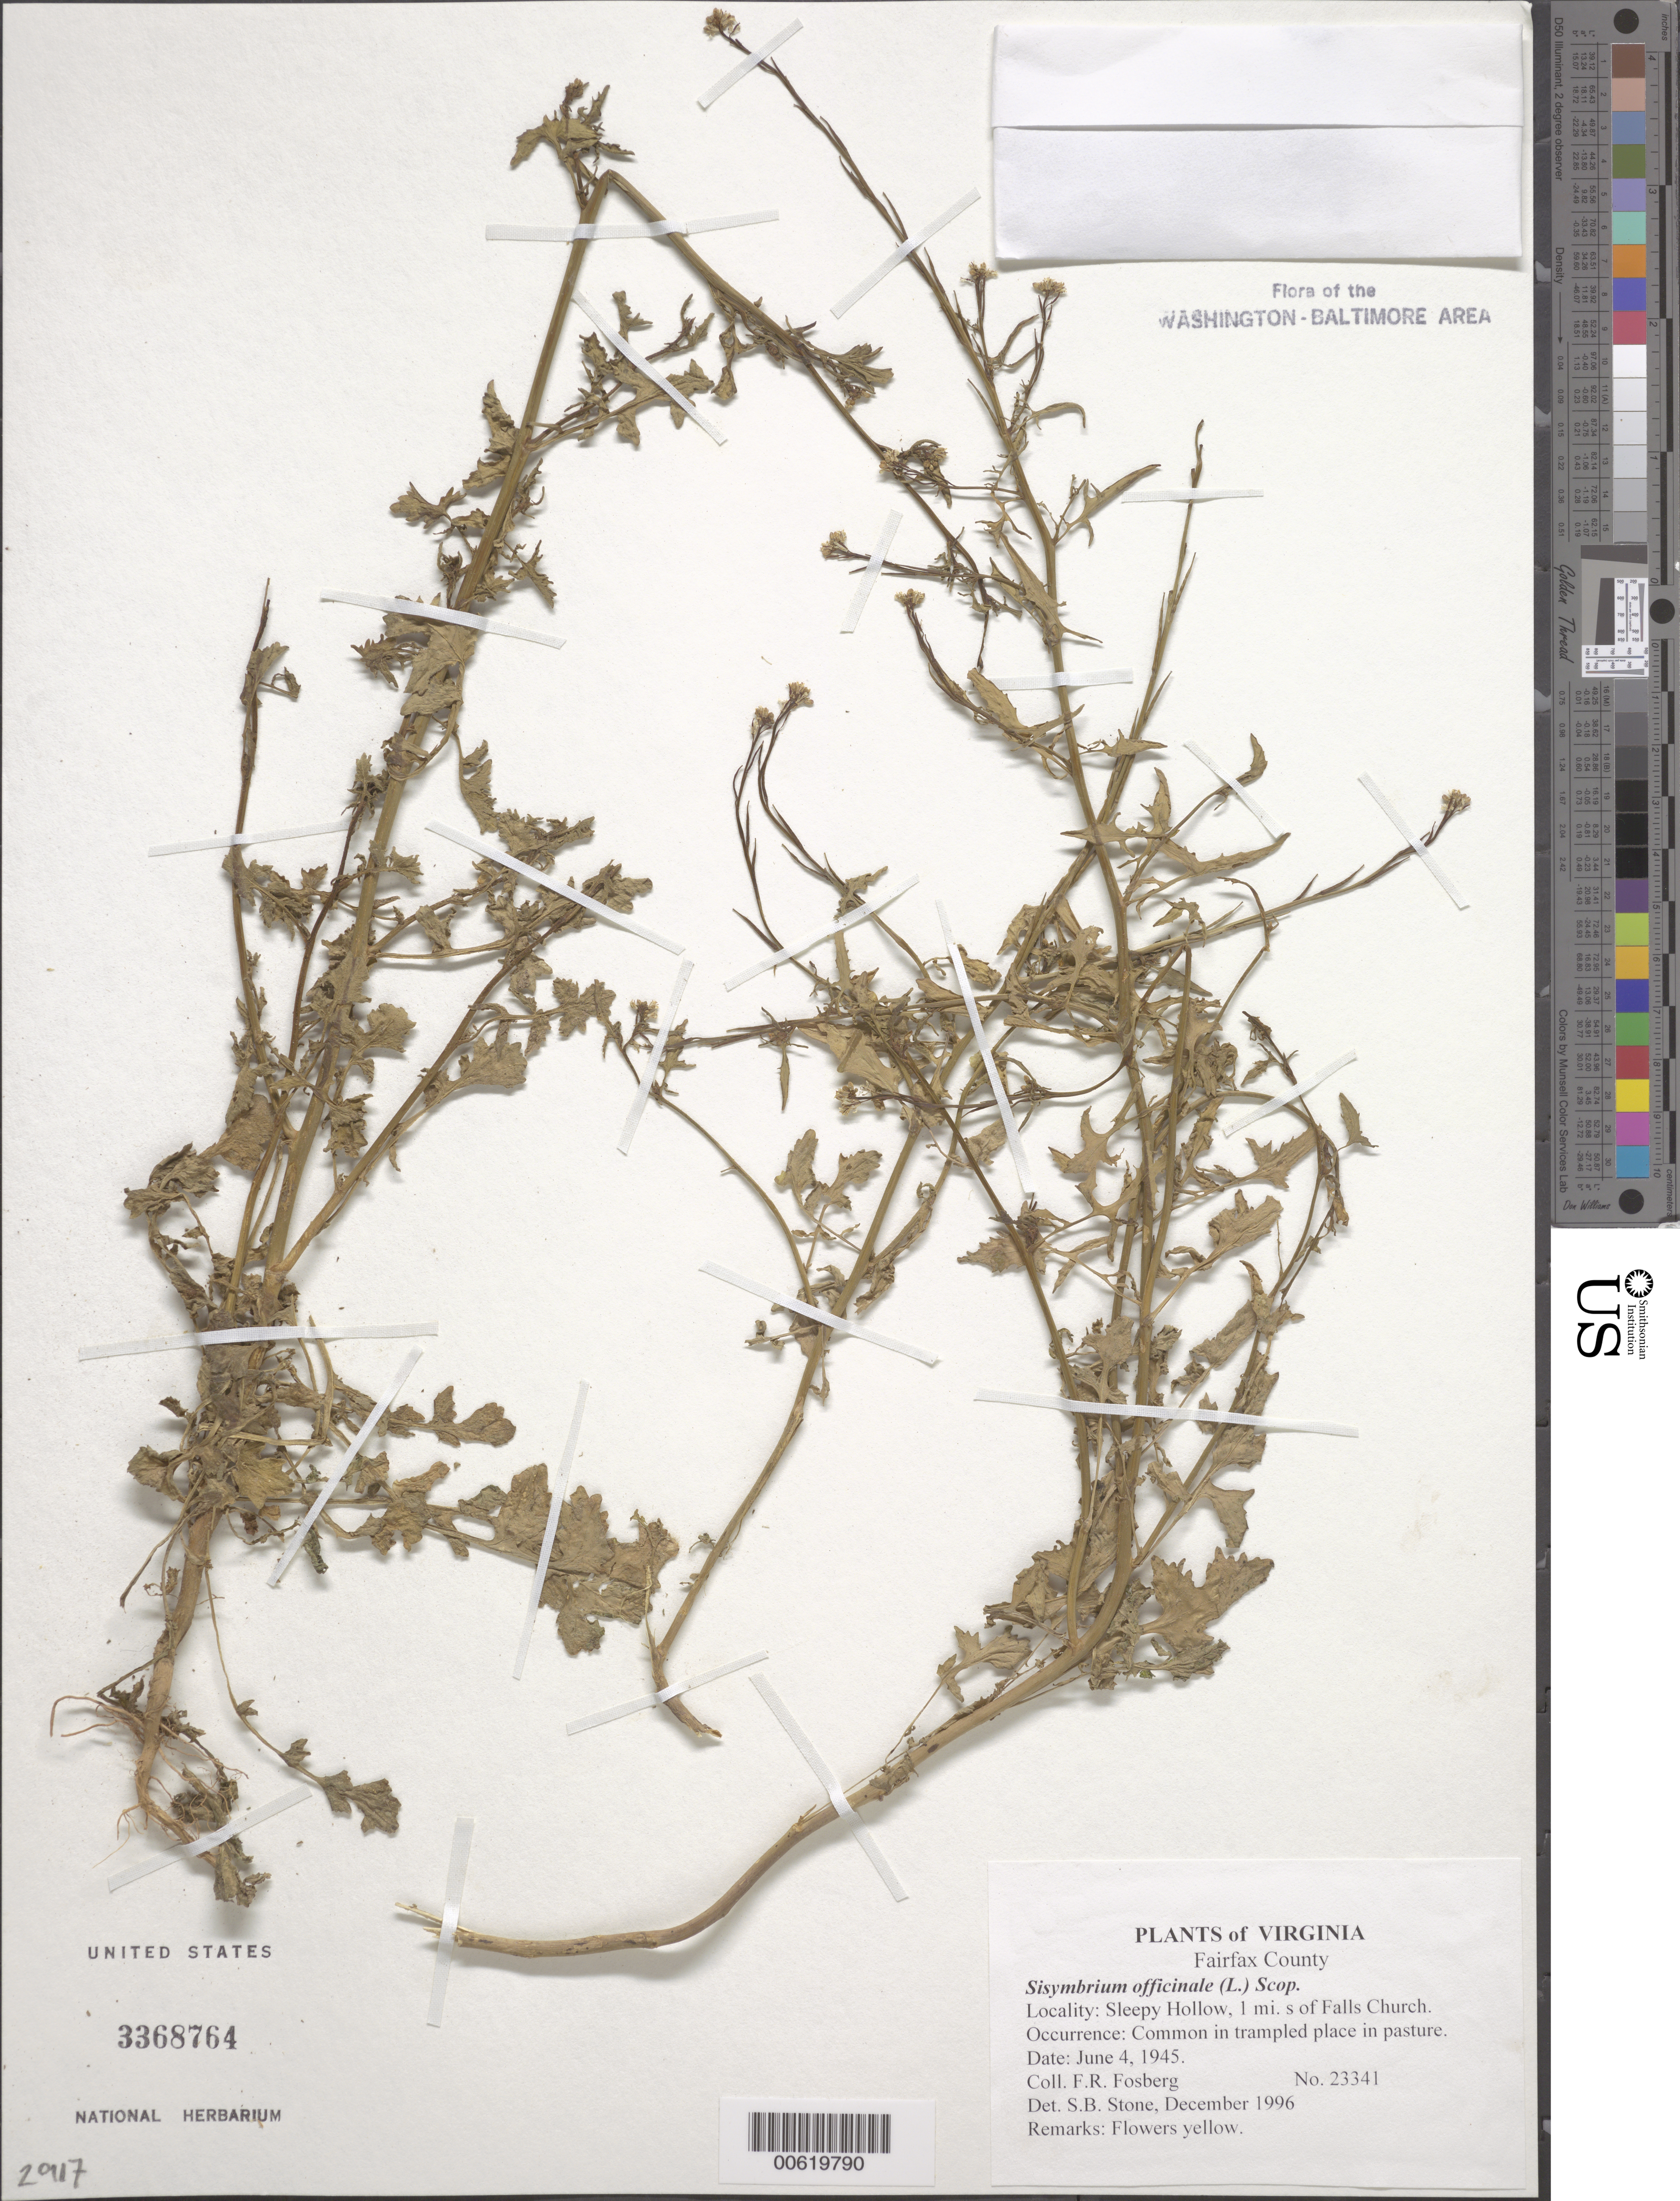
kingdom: Plantae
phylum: Tracheophyta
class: Magnoliopsida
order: Brassicales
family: Brassicaceae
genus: Sisymbrium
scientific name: Sisymbrium officinale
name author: (L.) Scop.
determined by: Stone, S. B.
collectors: F. R. Fosberg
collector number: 23341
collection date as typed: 04 Jun 1945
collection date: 1945-06-04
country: United States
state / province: Virginia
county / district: Fairfax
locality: Sleepy Hollow, 1 mi. S of Falls Church.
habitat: Common in trampled place in pasture.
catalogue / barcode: US 3368764